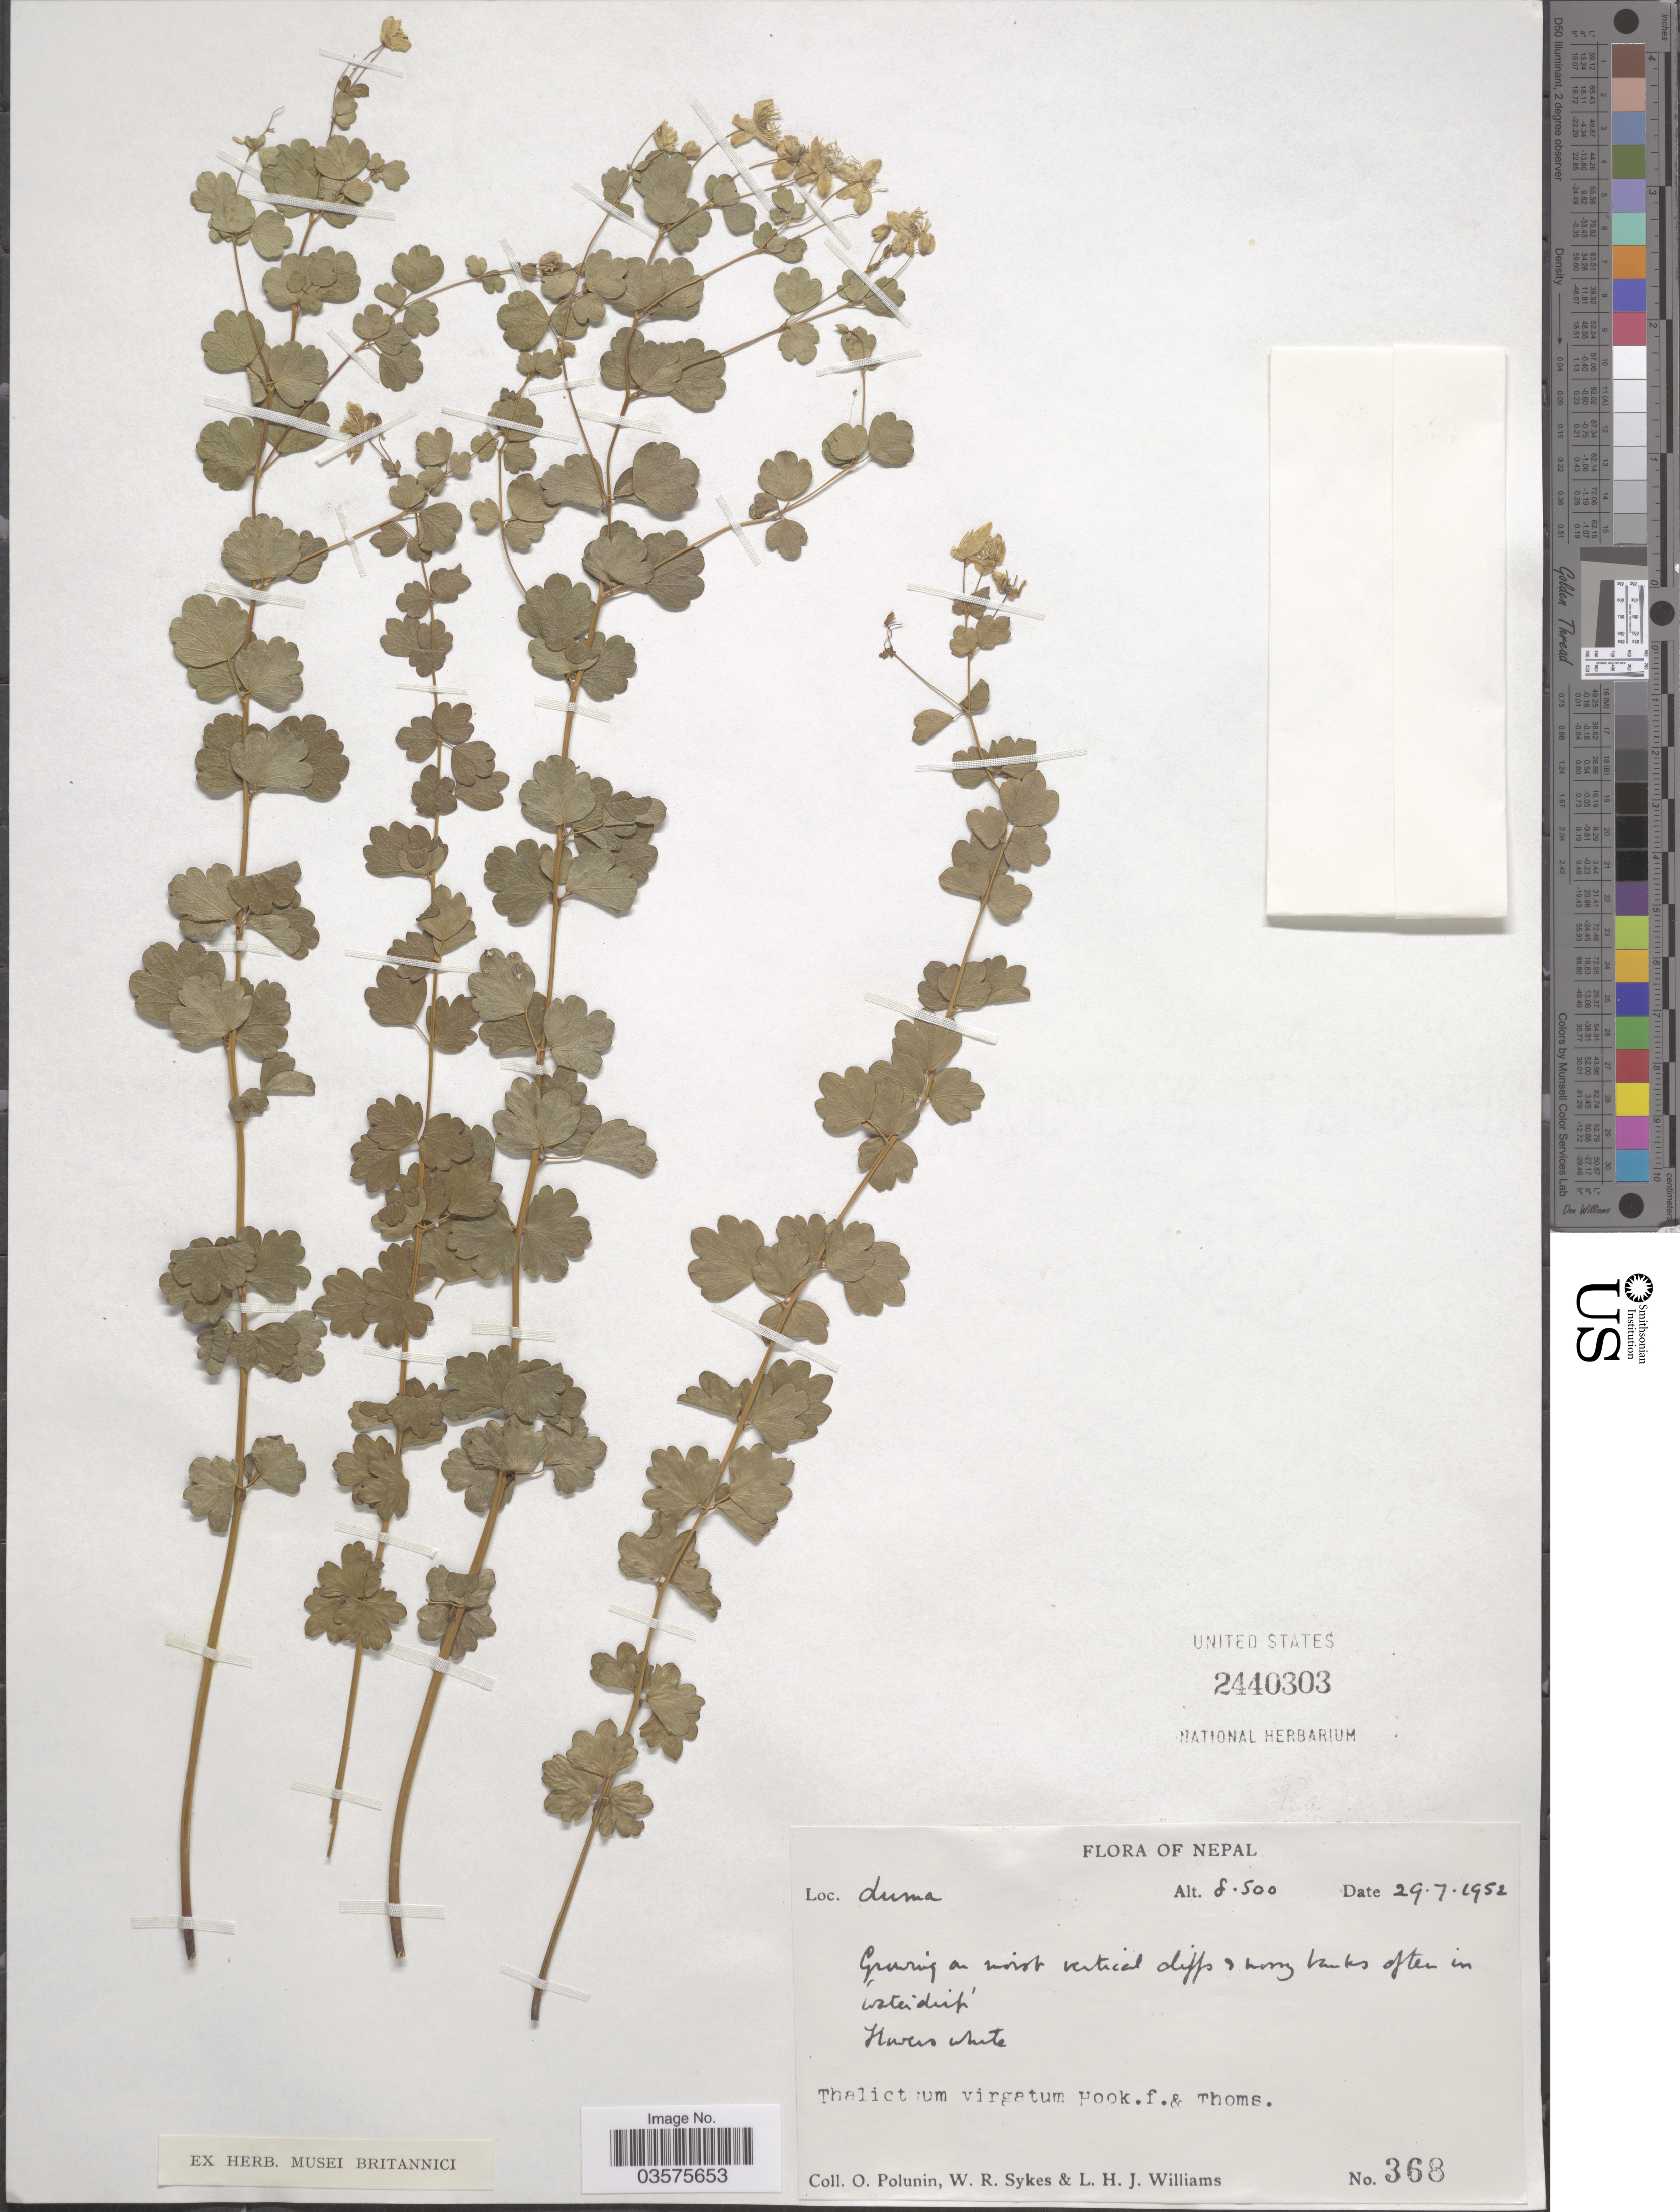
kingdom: Plantae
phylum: Tracheophyta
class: Magnoliopsida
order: Ranunculales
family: Ranunculaceae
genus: Thalictrum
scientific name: Thalictrum virgatum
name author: Hook. f. & Thomson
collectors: O. V. Polunin, W. R. Sykes & L. H. J. Williams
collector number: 368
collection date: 1952-07-29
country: Nepal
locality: Luma.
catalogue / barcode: US 2440303